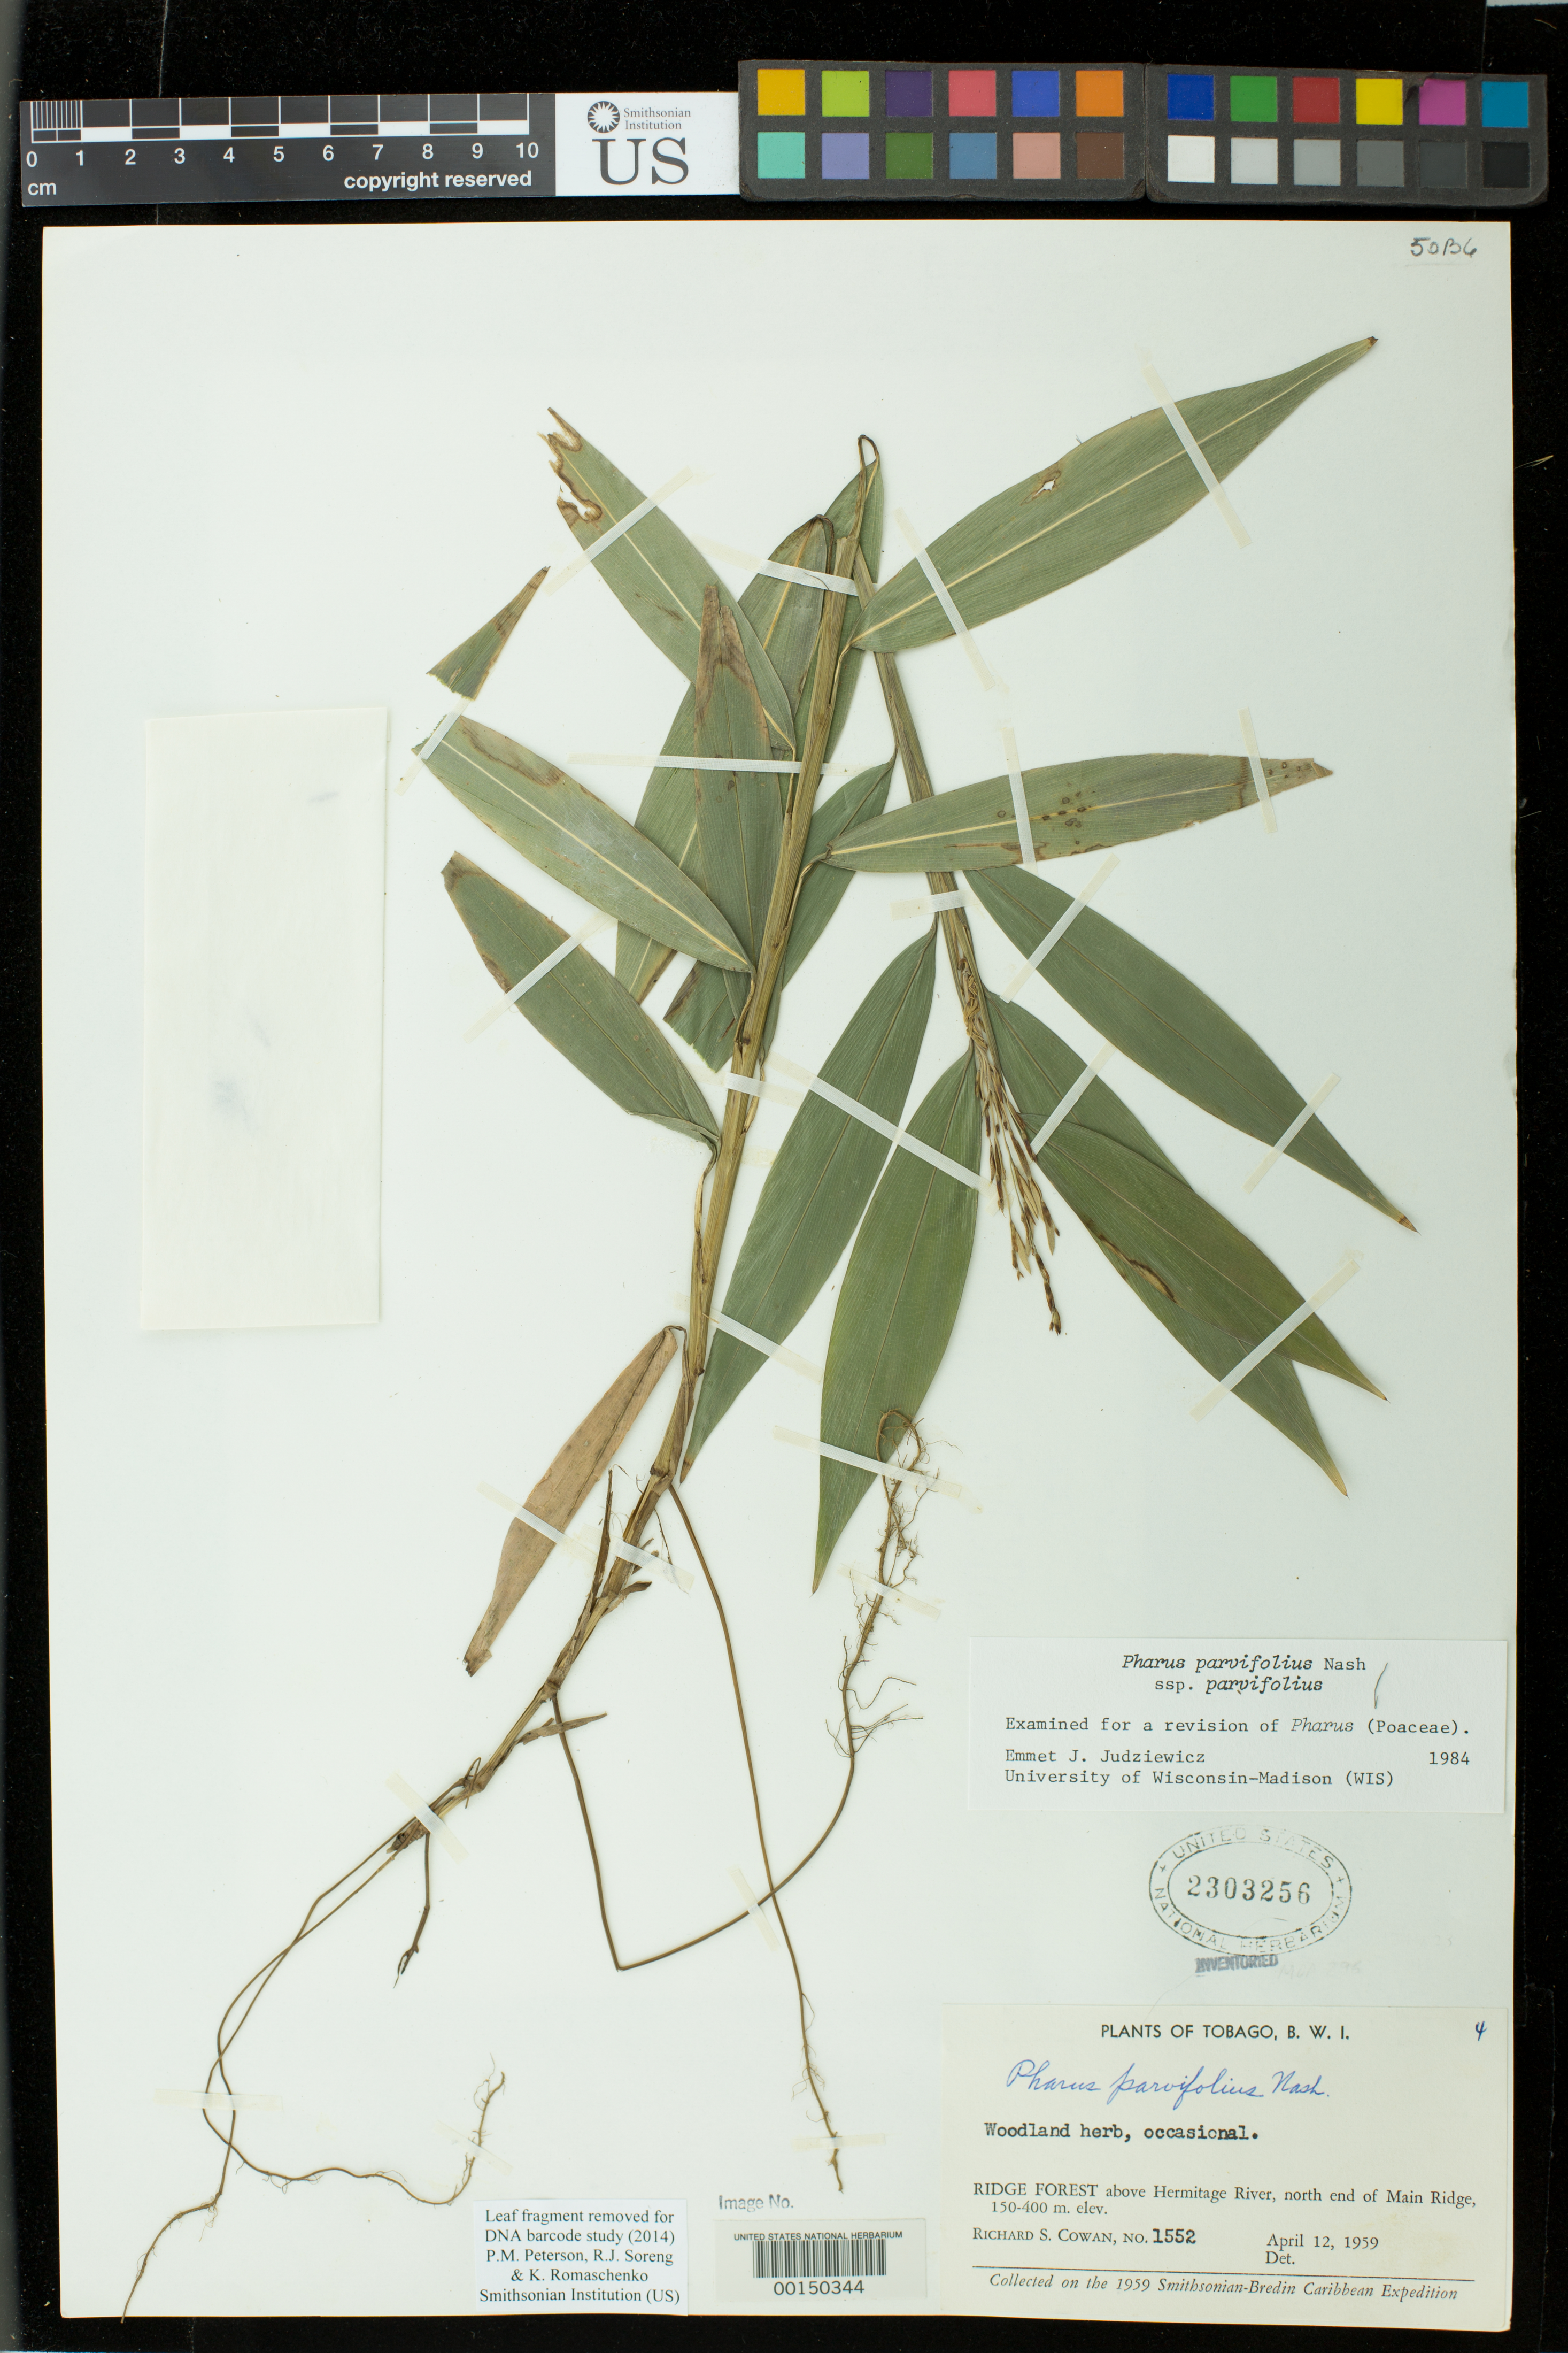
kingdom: Plantae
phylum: Tracheophyta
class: Liliopsida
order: Poales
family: Poaceae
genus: Pharus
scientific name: Pharus parvifolius subsp. parvifolius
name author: Nash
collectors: R. S. Cowan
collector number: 1552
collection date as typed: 12 Apr 1959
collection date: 1959-04-12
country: Trinidad and Tobago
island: Tobago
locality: Hermitage river, ridge forest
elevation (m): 150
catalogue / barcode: US 2303256